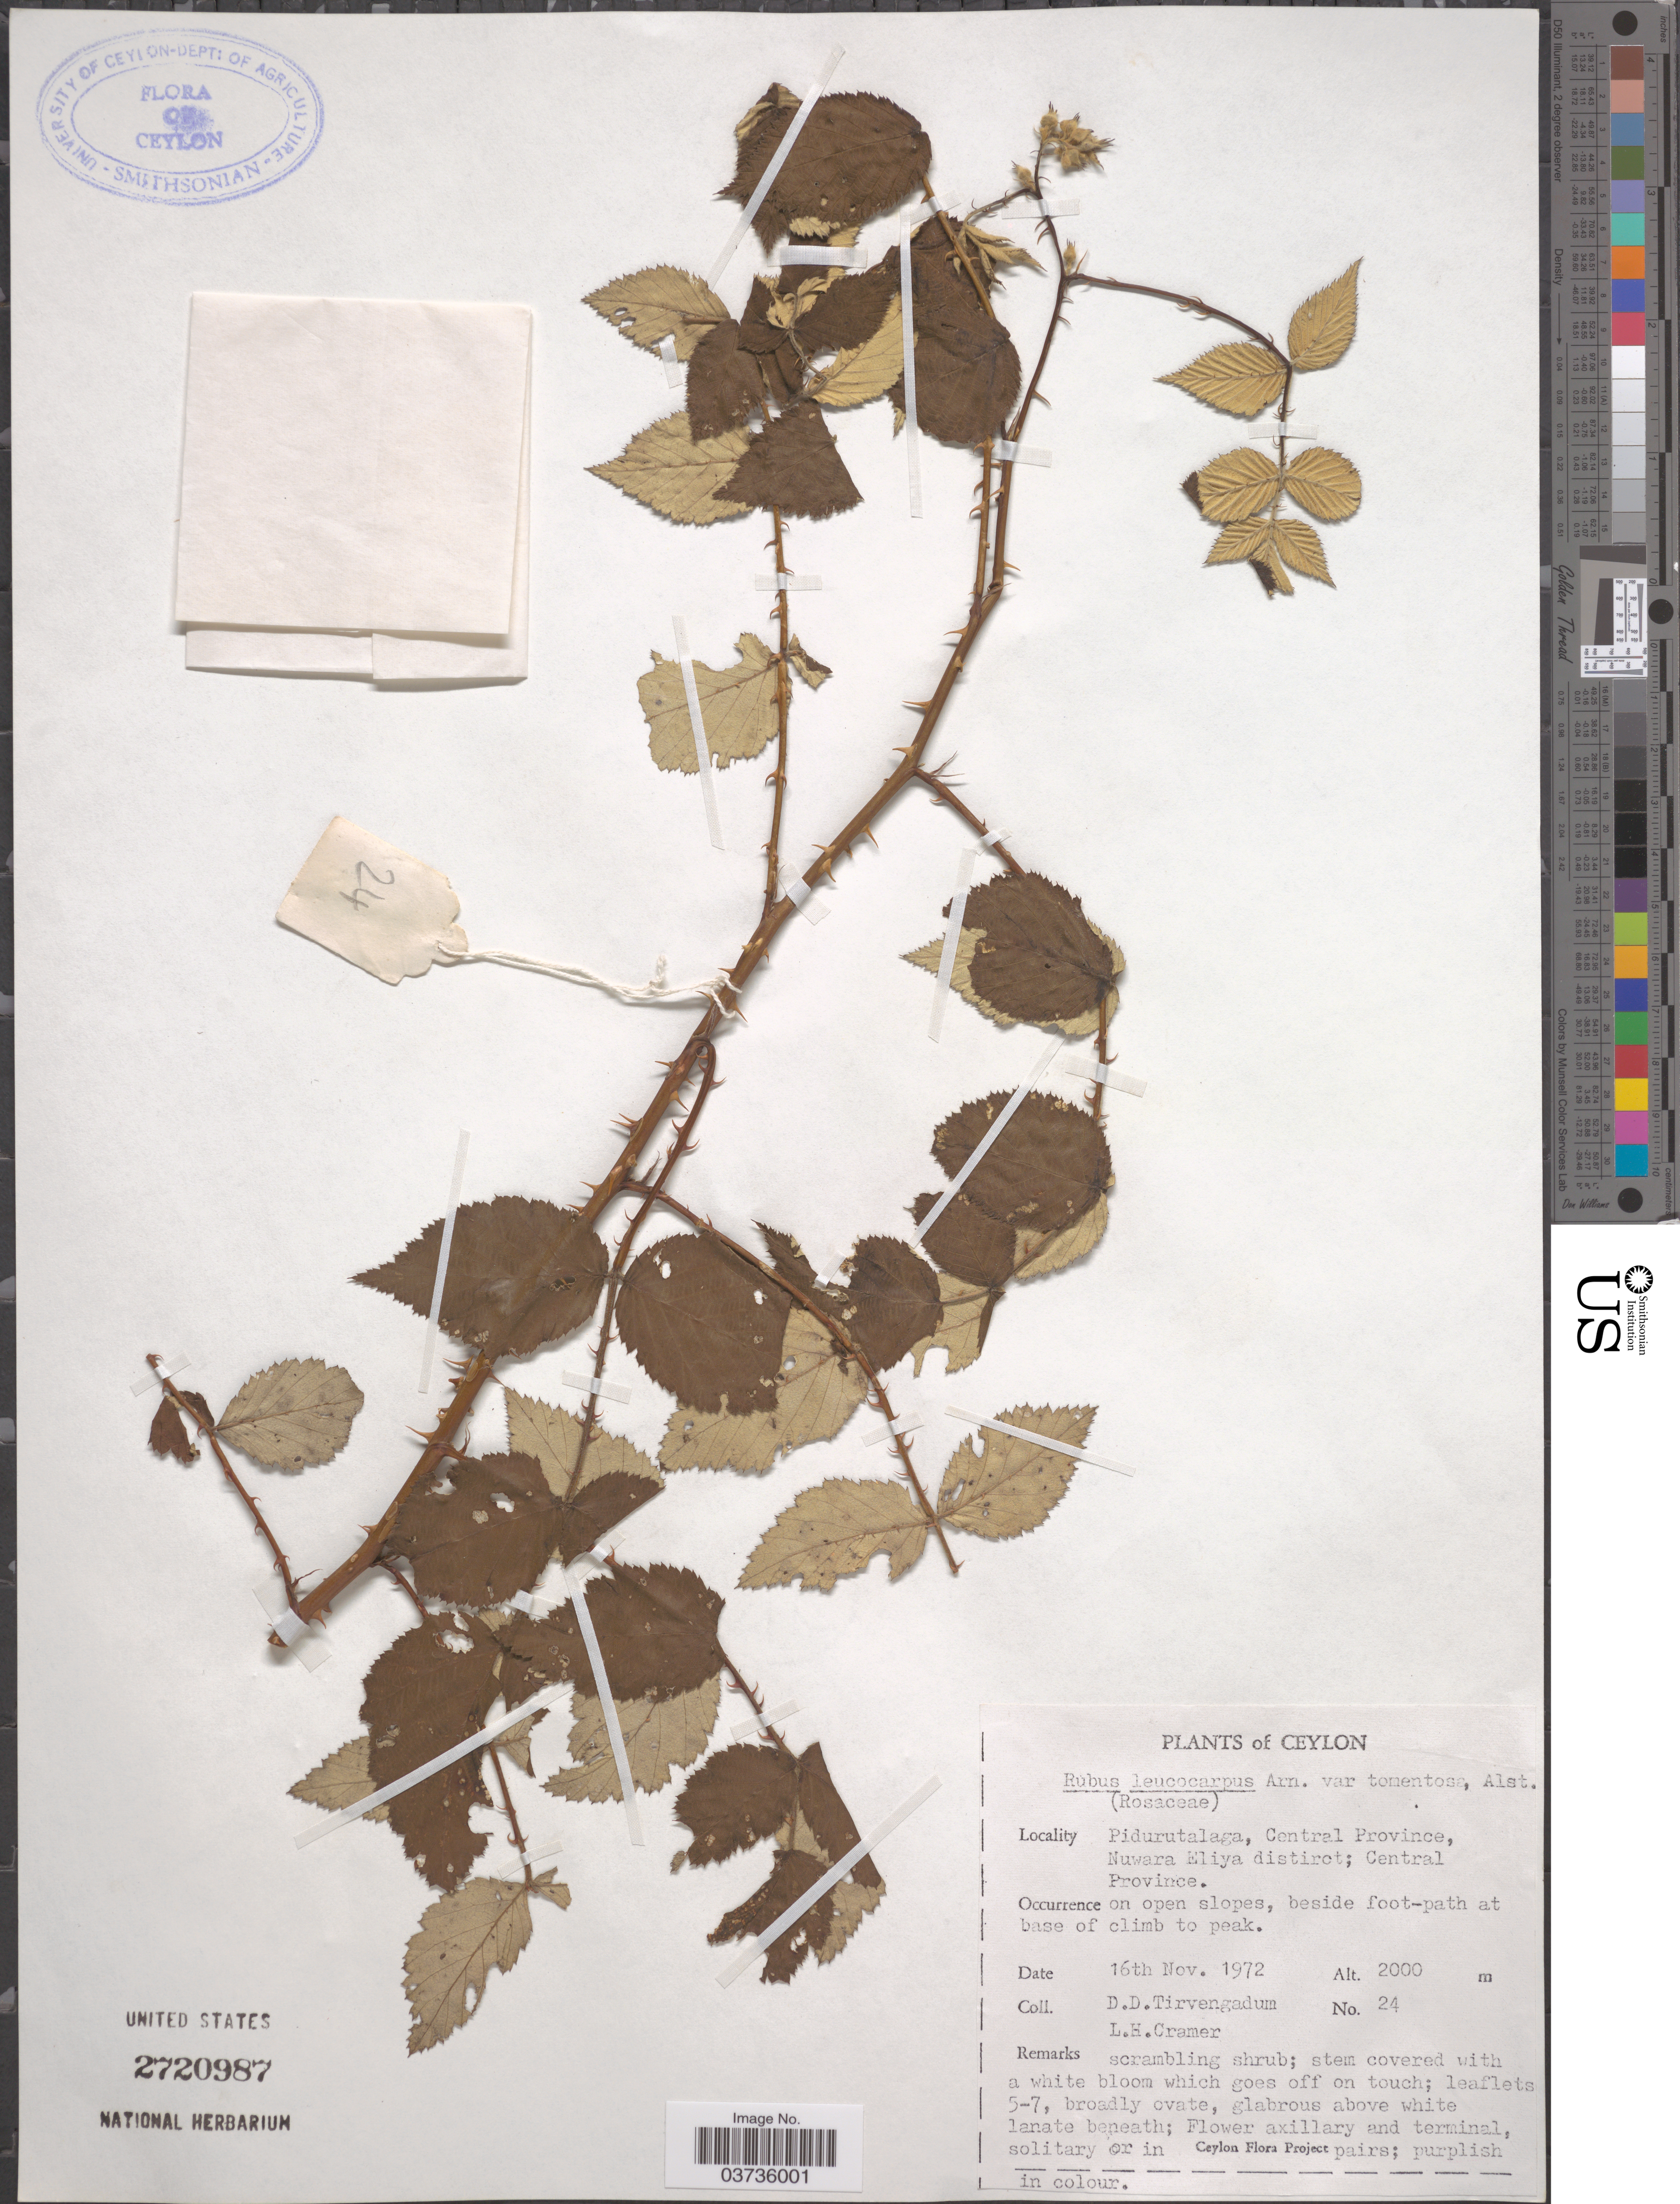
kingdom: Plantae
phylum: Tracheophyta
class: Magnoliopsida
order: Rosales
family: Rosaceae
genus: Rubus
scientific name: Rubus leucocarpus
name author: Arn.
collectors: D. Tirvengadum & L. H. Cramer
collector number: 24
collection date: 1972-11-16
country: Sri Lanka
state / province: Central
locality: Ceylon. Pidurutalaga, Nuwara Eliya district.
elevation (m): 2000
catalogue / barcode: US 2720987